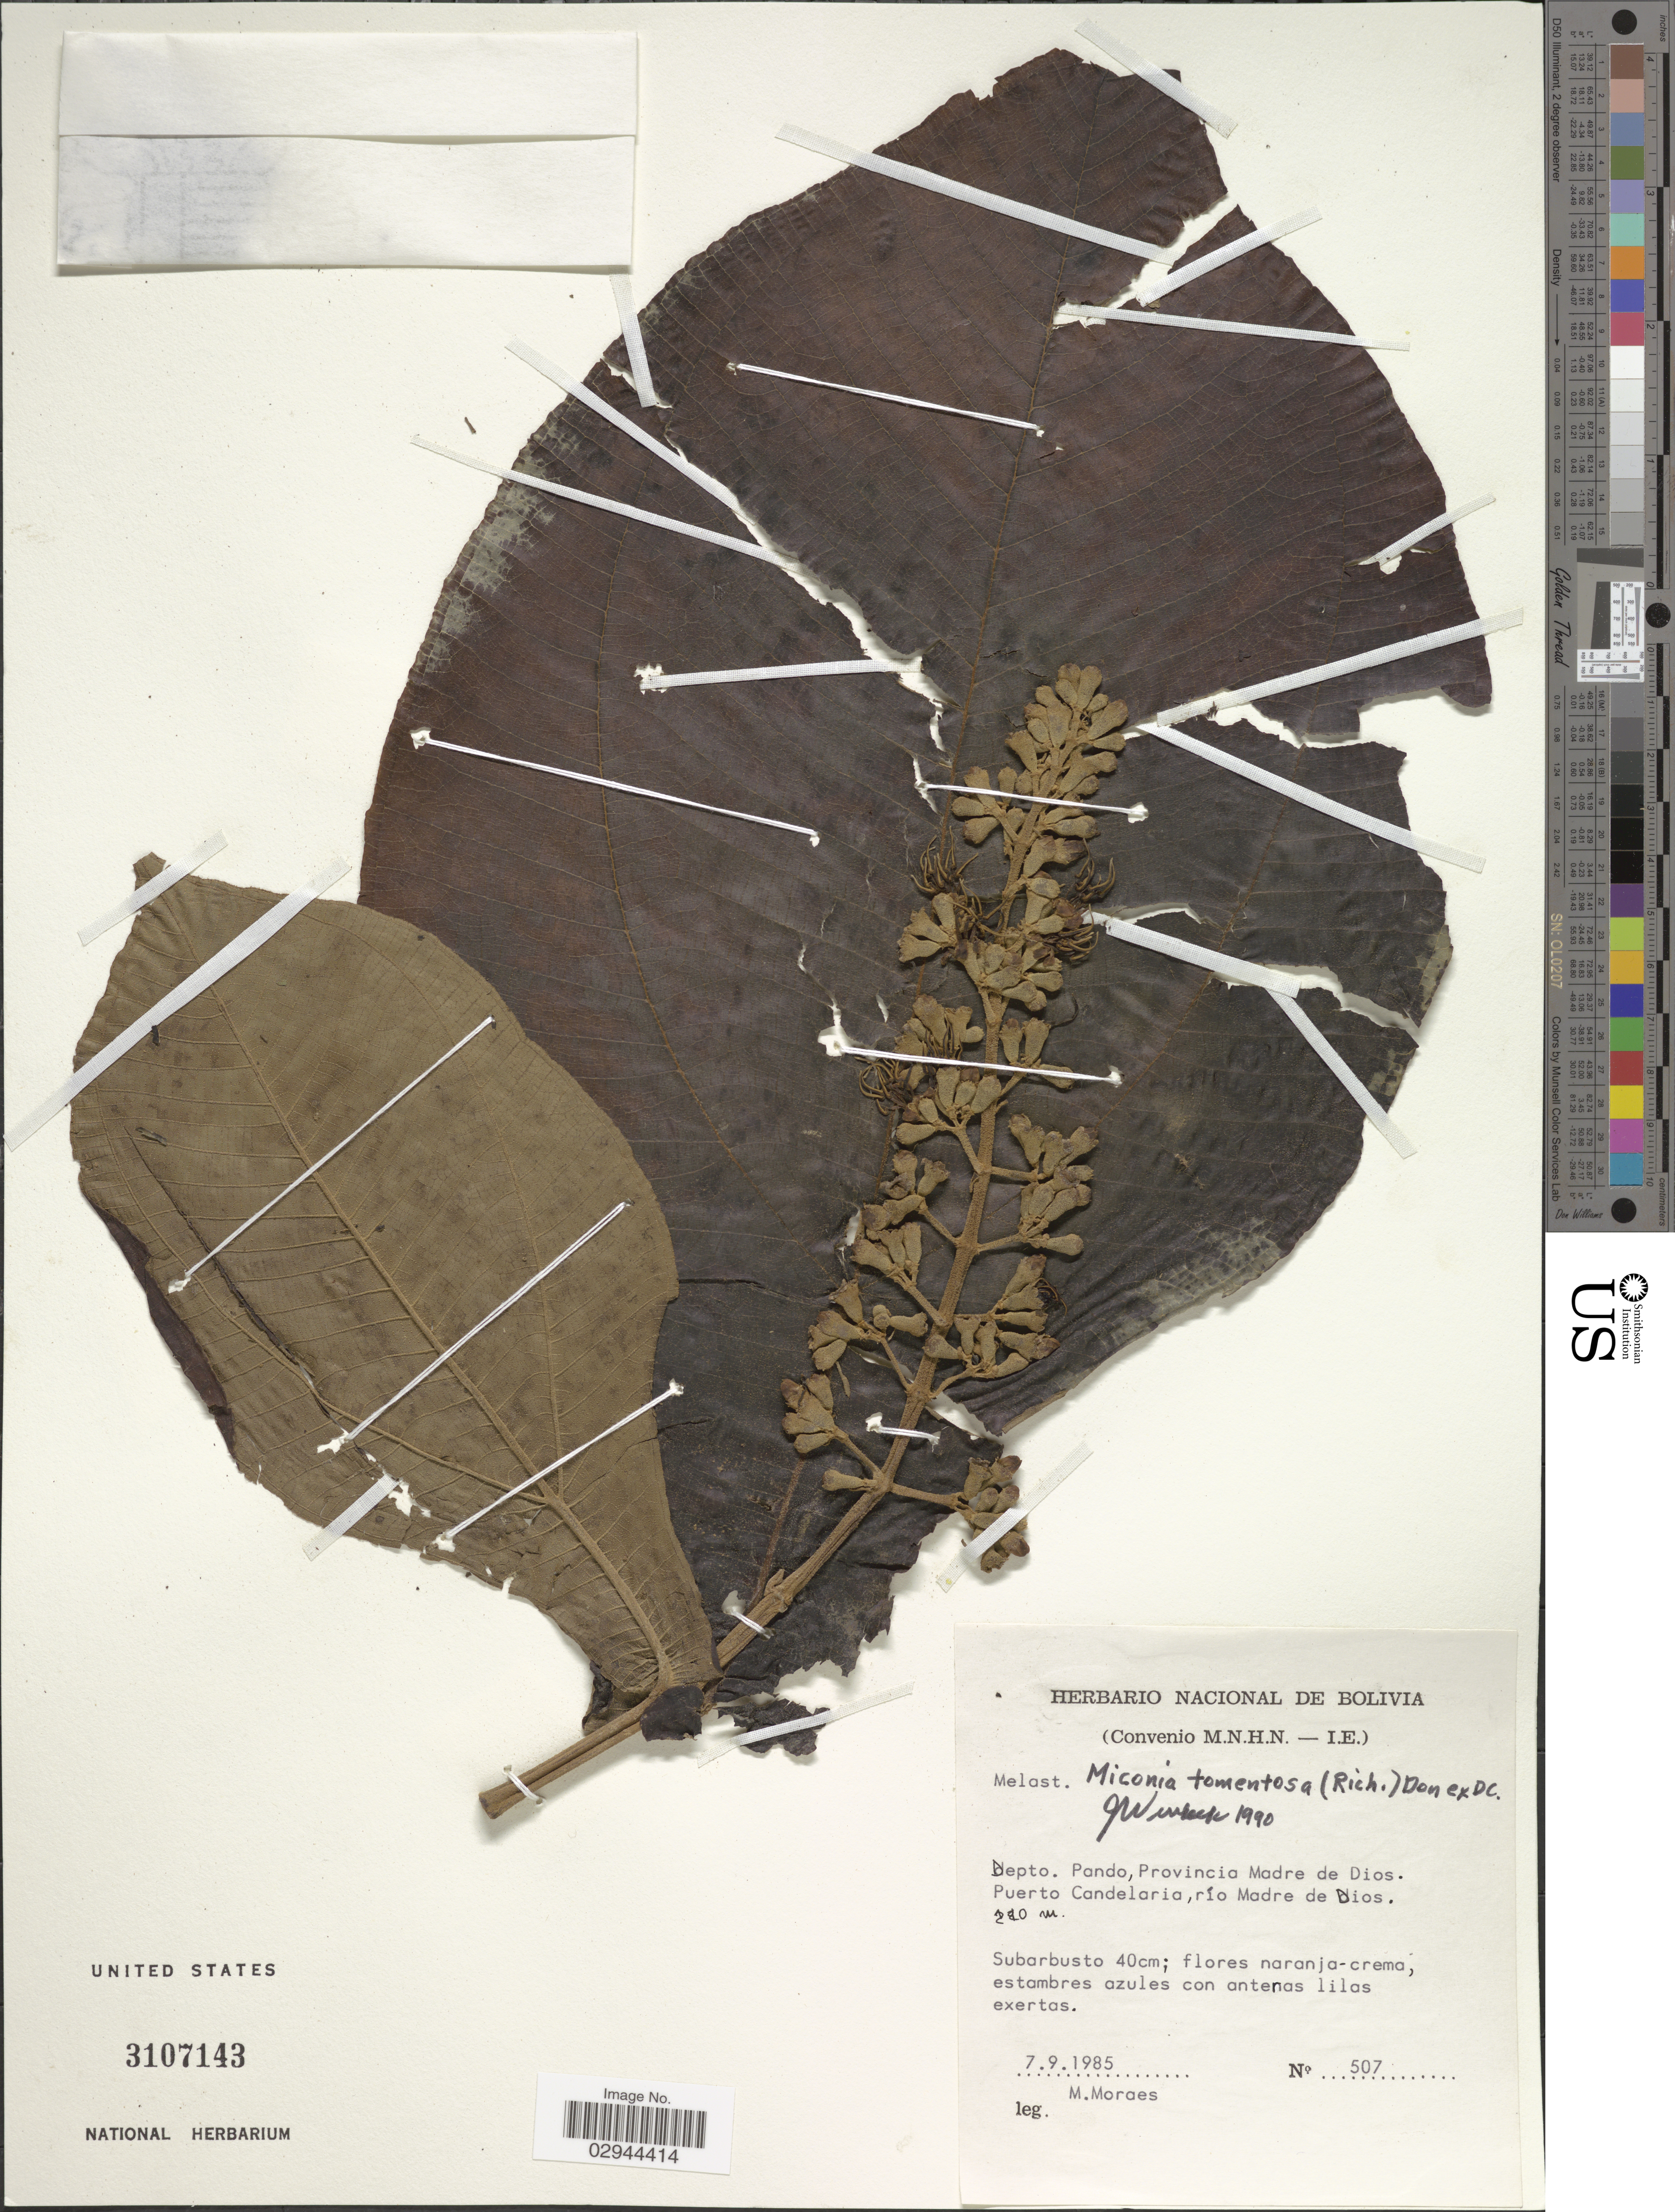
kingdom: Plantae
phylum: Tracheophyta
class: Magnoliopsida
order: Myrtales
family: Melastomataceae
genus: Miconia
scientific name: Miconia tomentosa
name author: (Rich.) D. Don ex DC.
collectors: M. Moraes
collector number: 507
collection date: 1985-09-07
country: Bolivia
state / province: Pando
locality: Depto. Pando, Provincia Madre de Dios. Puerto Candelaria, río Madre de Dios.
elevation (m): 210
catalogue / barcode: US 3107143